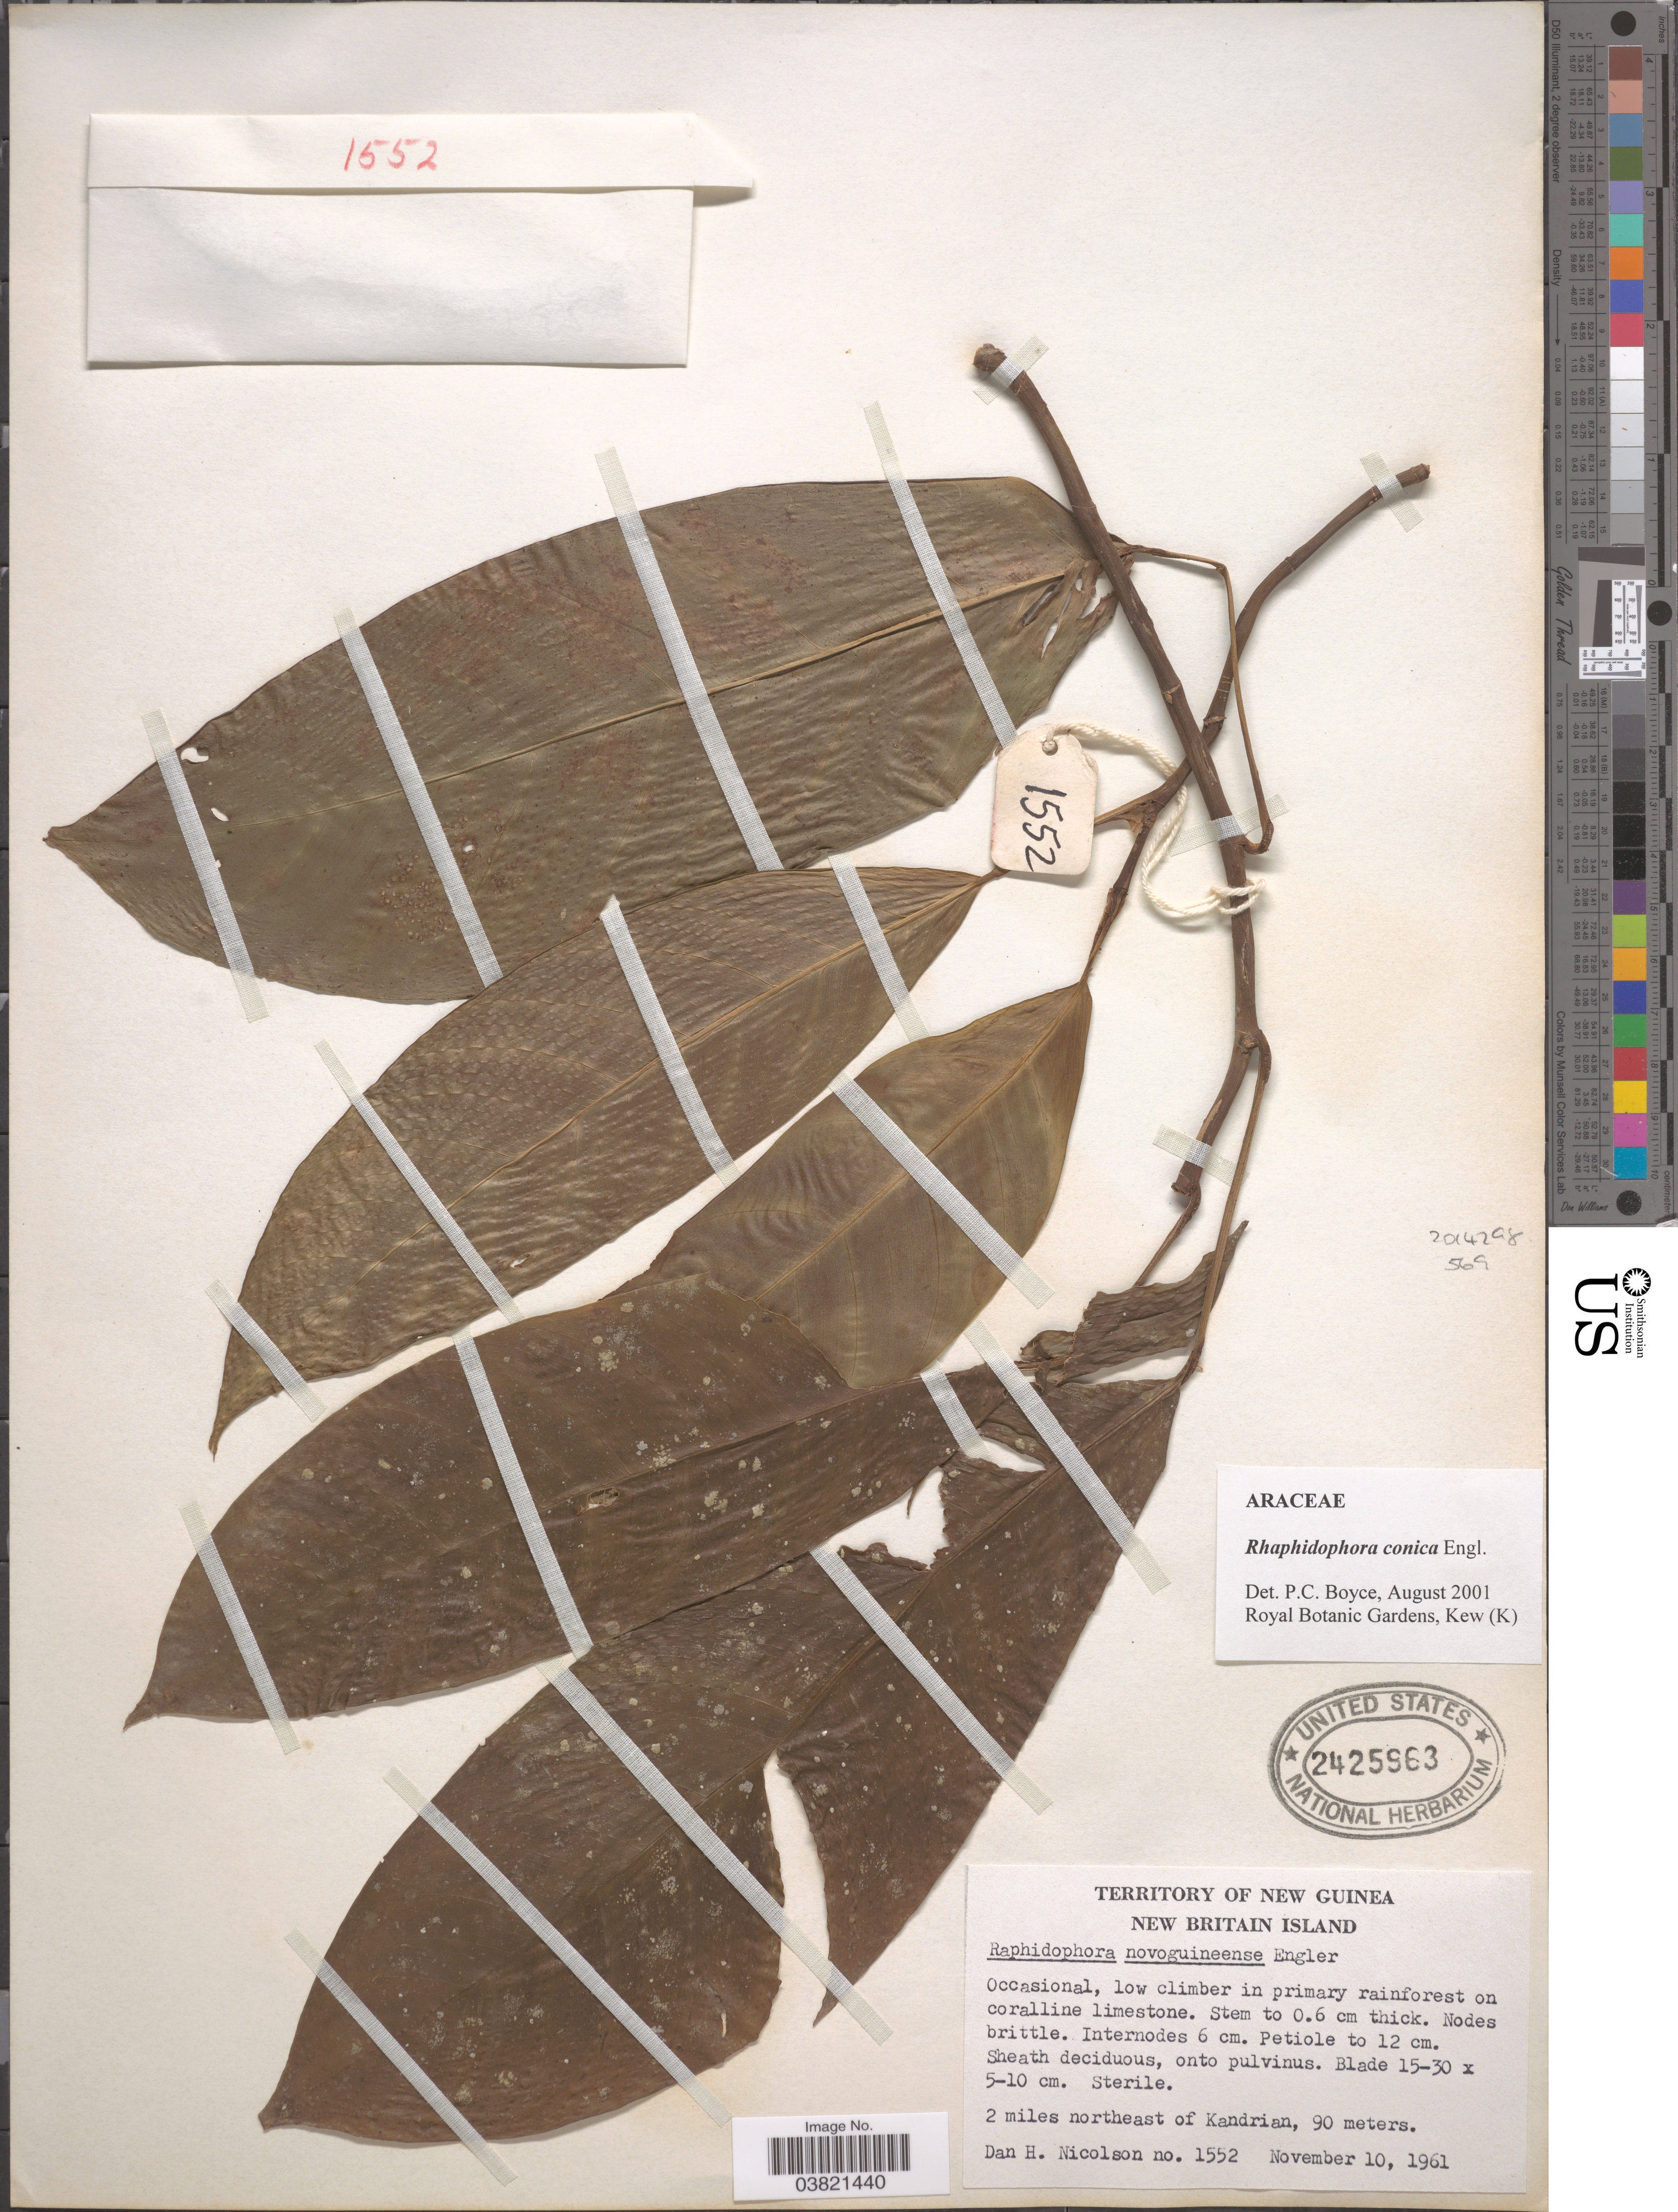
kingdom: Plantae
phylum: Tracheophyta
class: Liliopsida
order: Alismatales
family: Araceae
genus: Rhaphidophora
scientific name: Rhaphidophora conica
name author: Engl.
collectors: D. H. Nicolson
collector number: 1552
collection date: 1961-11-10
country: Papua New Guinea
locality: Territory of New Guinea. New Britain Island. 2 miles northeast of Kandrian.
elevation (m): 90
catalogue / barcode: US 2425963